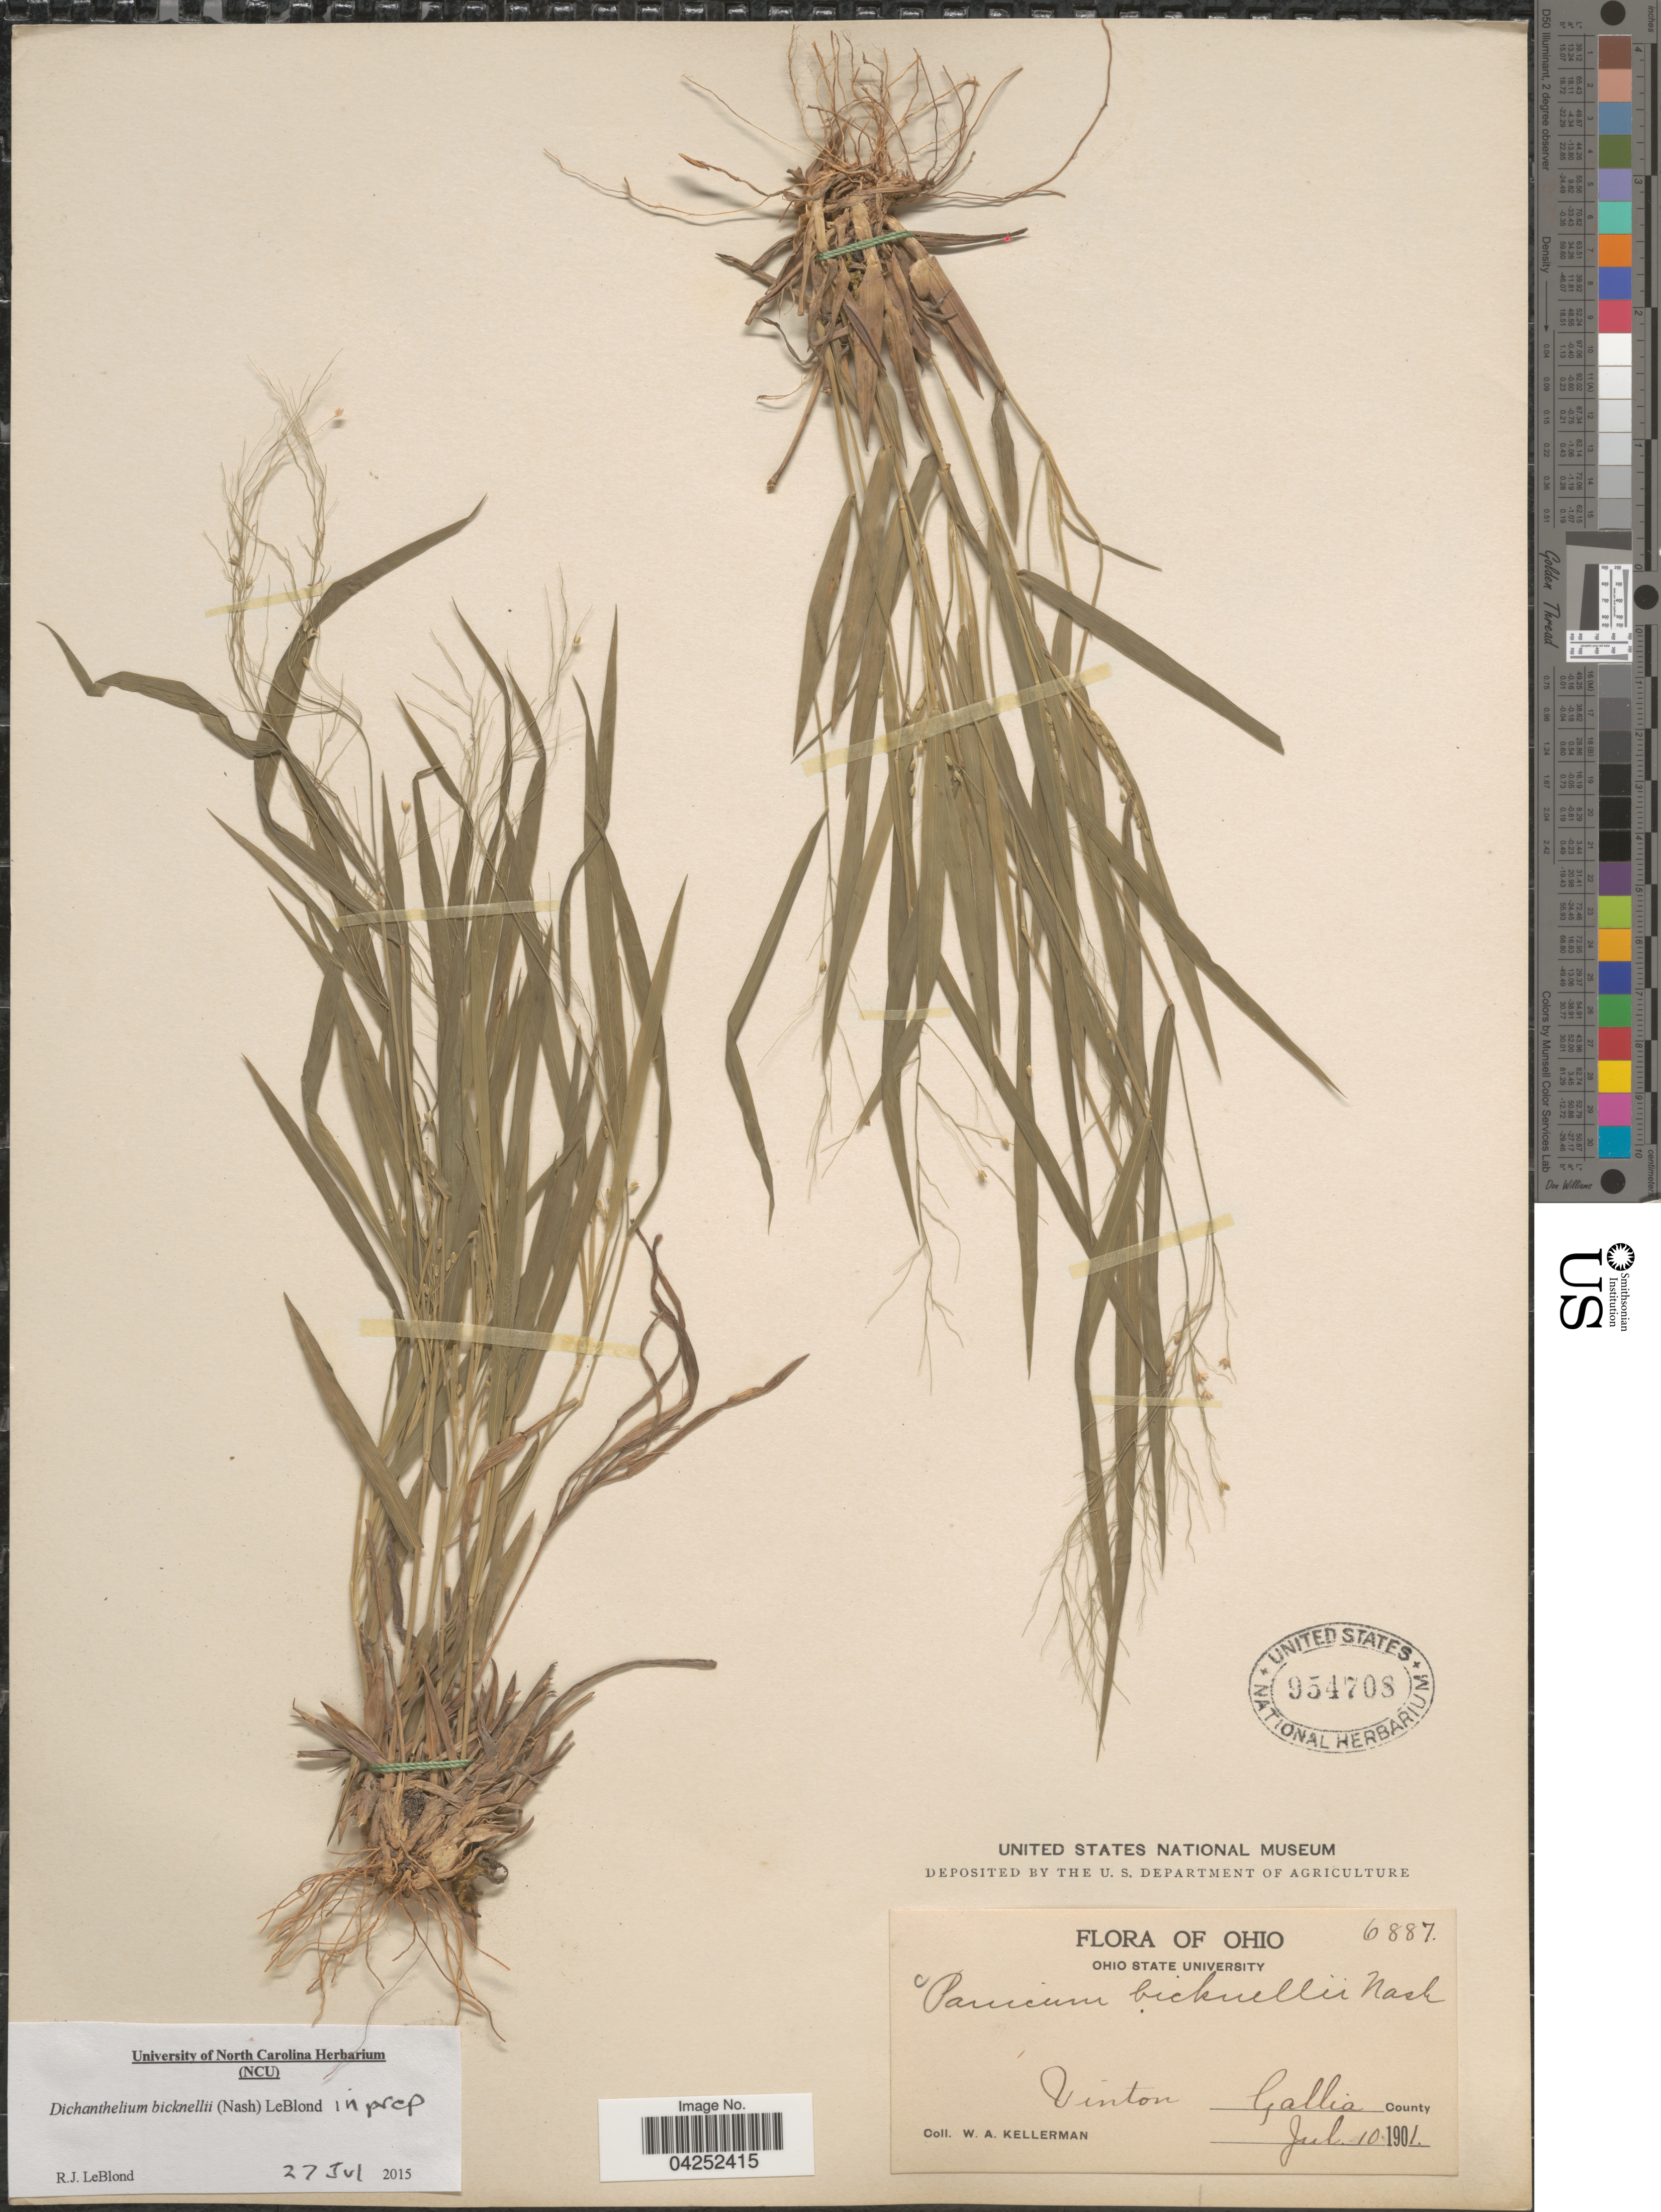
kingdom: Plantae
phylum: Tracheophyta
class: Liliopsida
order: Poales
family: Poaceae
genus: Dichanthelium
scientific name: Dichanthelium bicknellii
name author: (Nash) LeBlond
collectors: W. Kellerman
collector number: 6887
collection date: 1901-07-10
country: United States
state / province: Ohio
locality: Vinton. Gallia County.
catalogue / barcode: US 954708